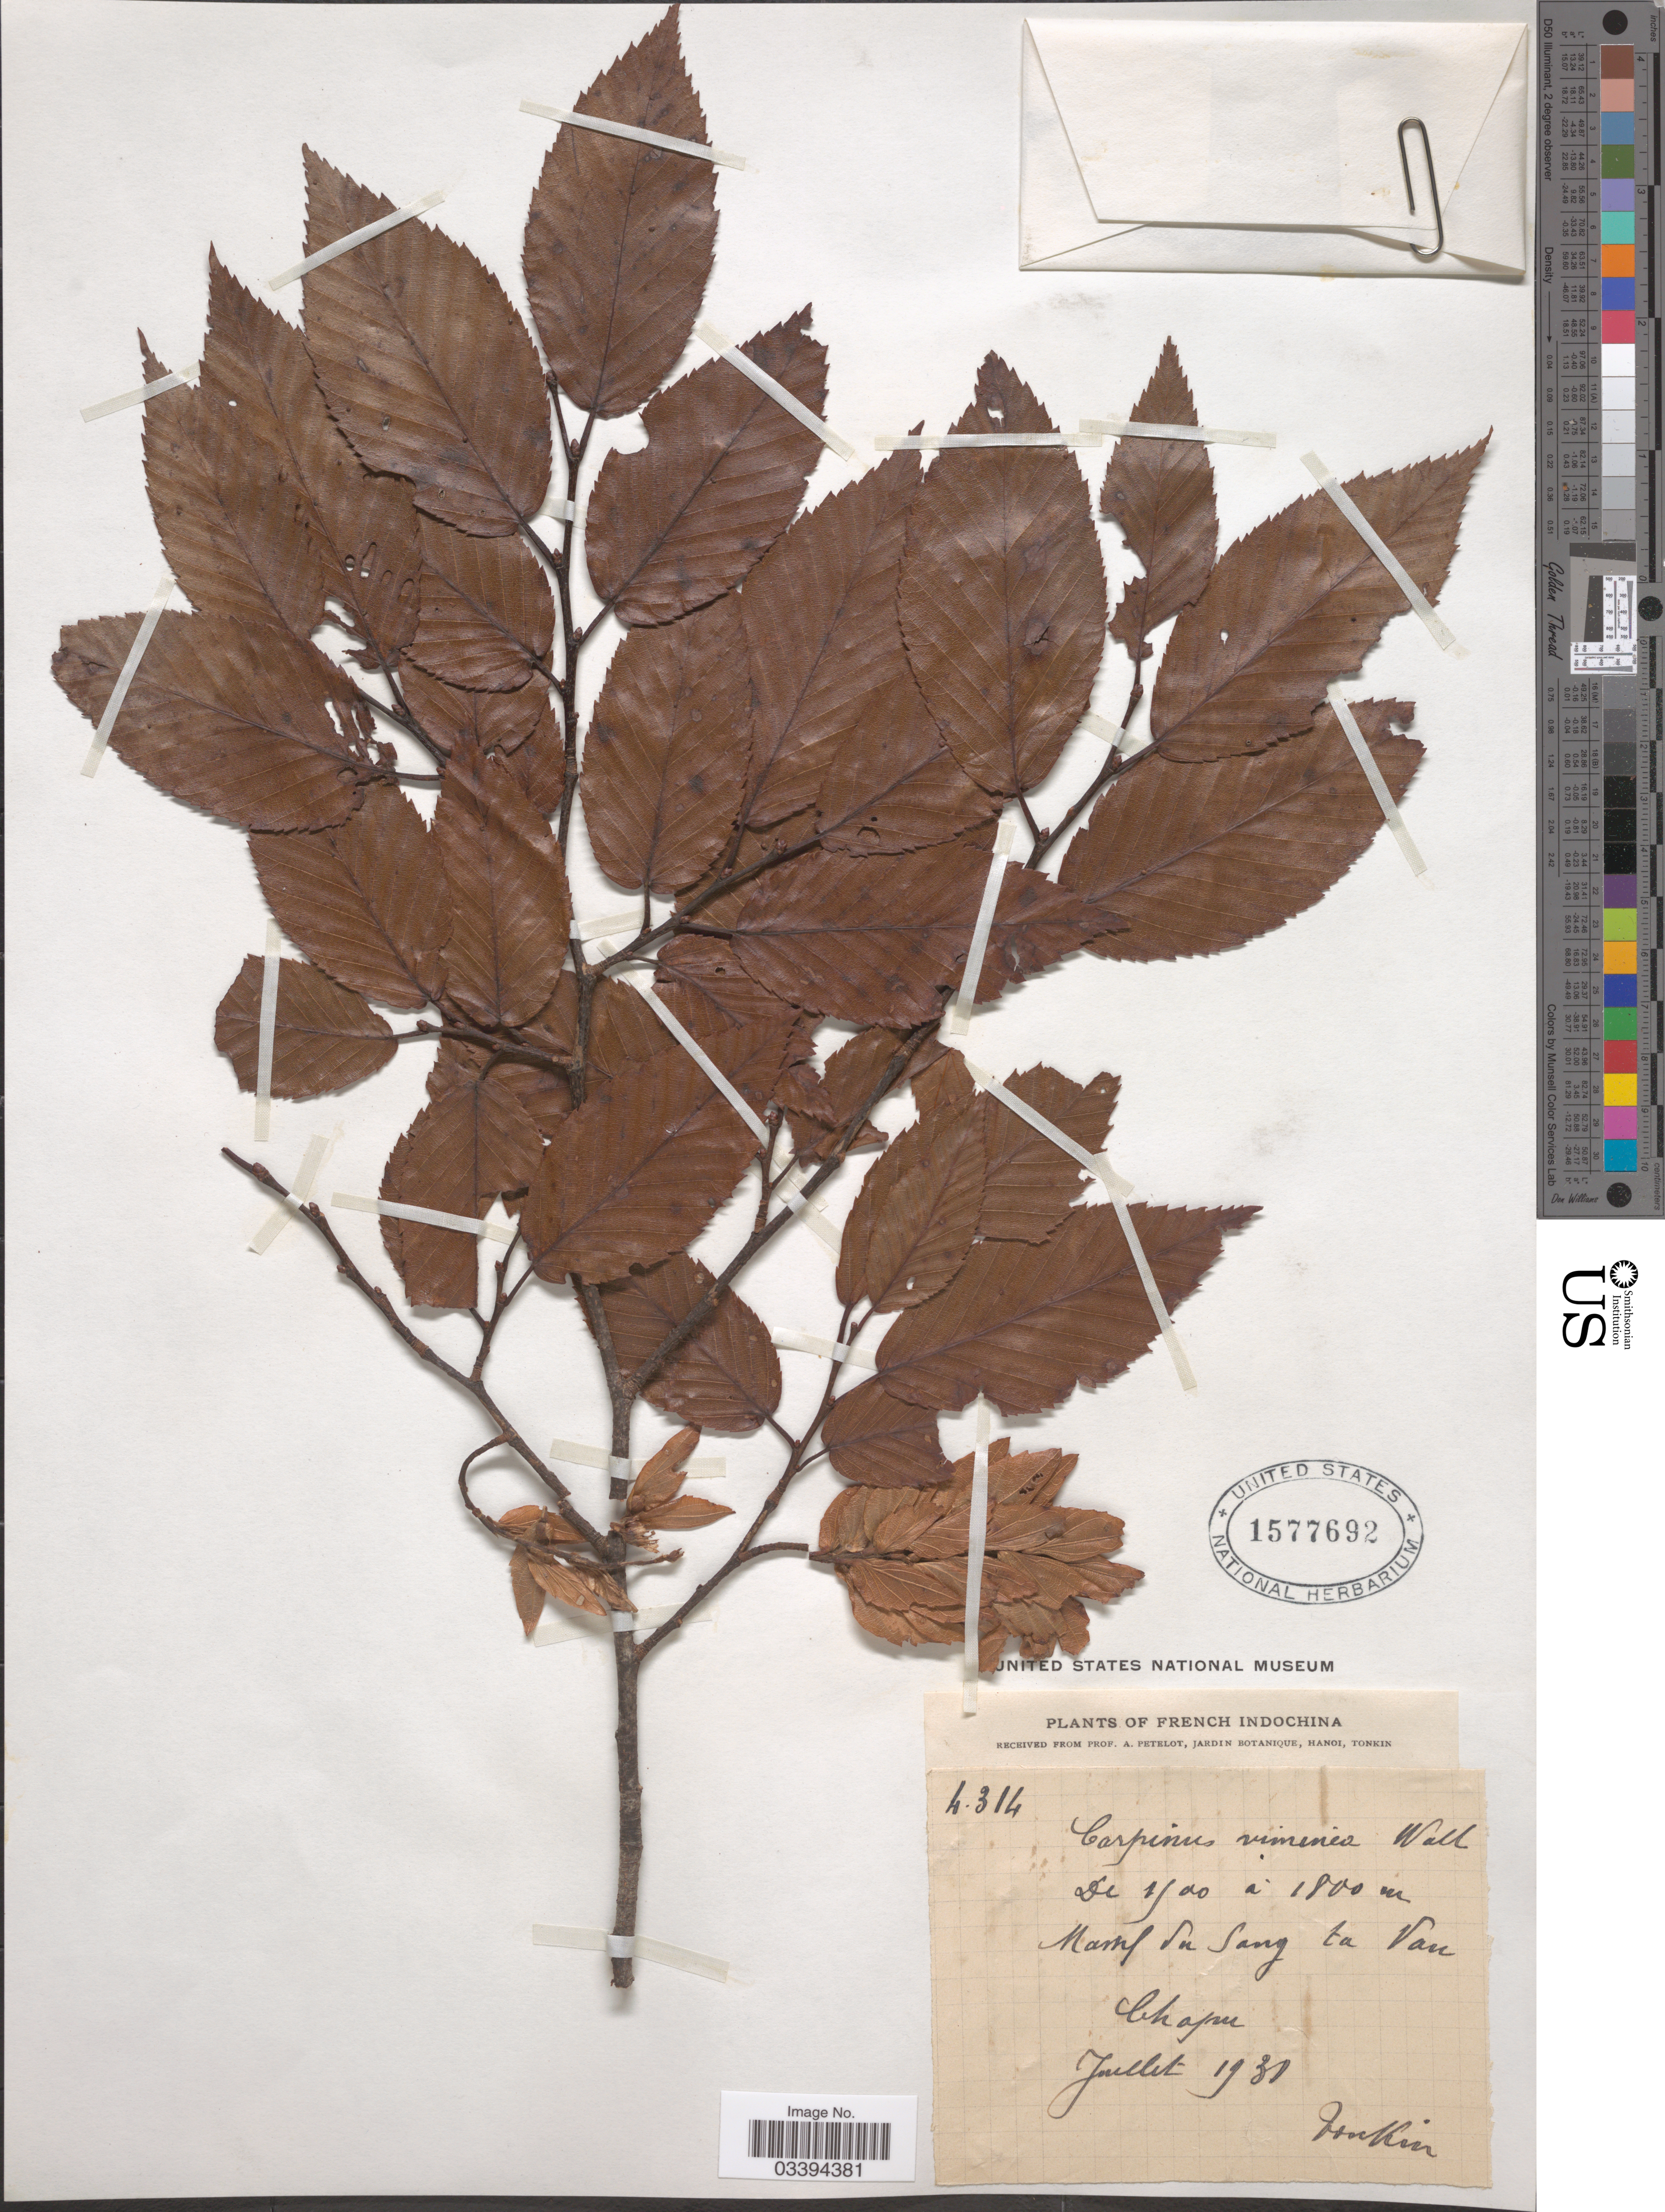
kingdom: Plantae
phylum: Tracheophyta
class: Magnoliopsida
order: Fagales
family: Betulaceae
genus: Carpinus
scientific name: Carpinus viminea var. viminea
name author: Lindl. ex Wall.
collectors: P. A. Pételot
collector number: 4314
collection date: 1931-07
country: Vietnam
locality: French Indochina. Massif du Sang ta Van [interpreted]. Chapu.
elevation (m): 1800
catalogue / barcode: US 1577692